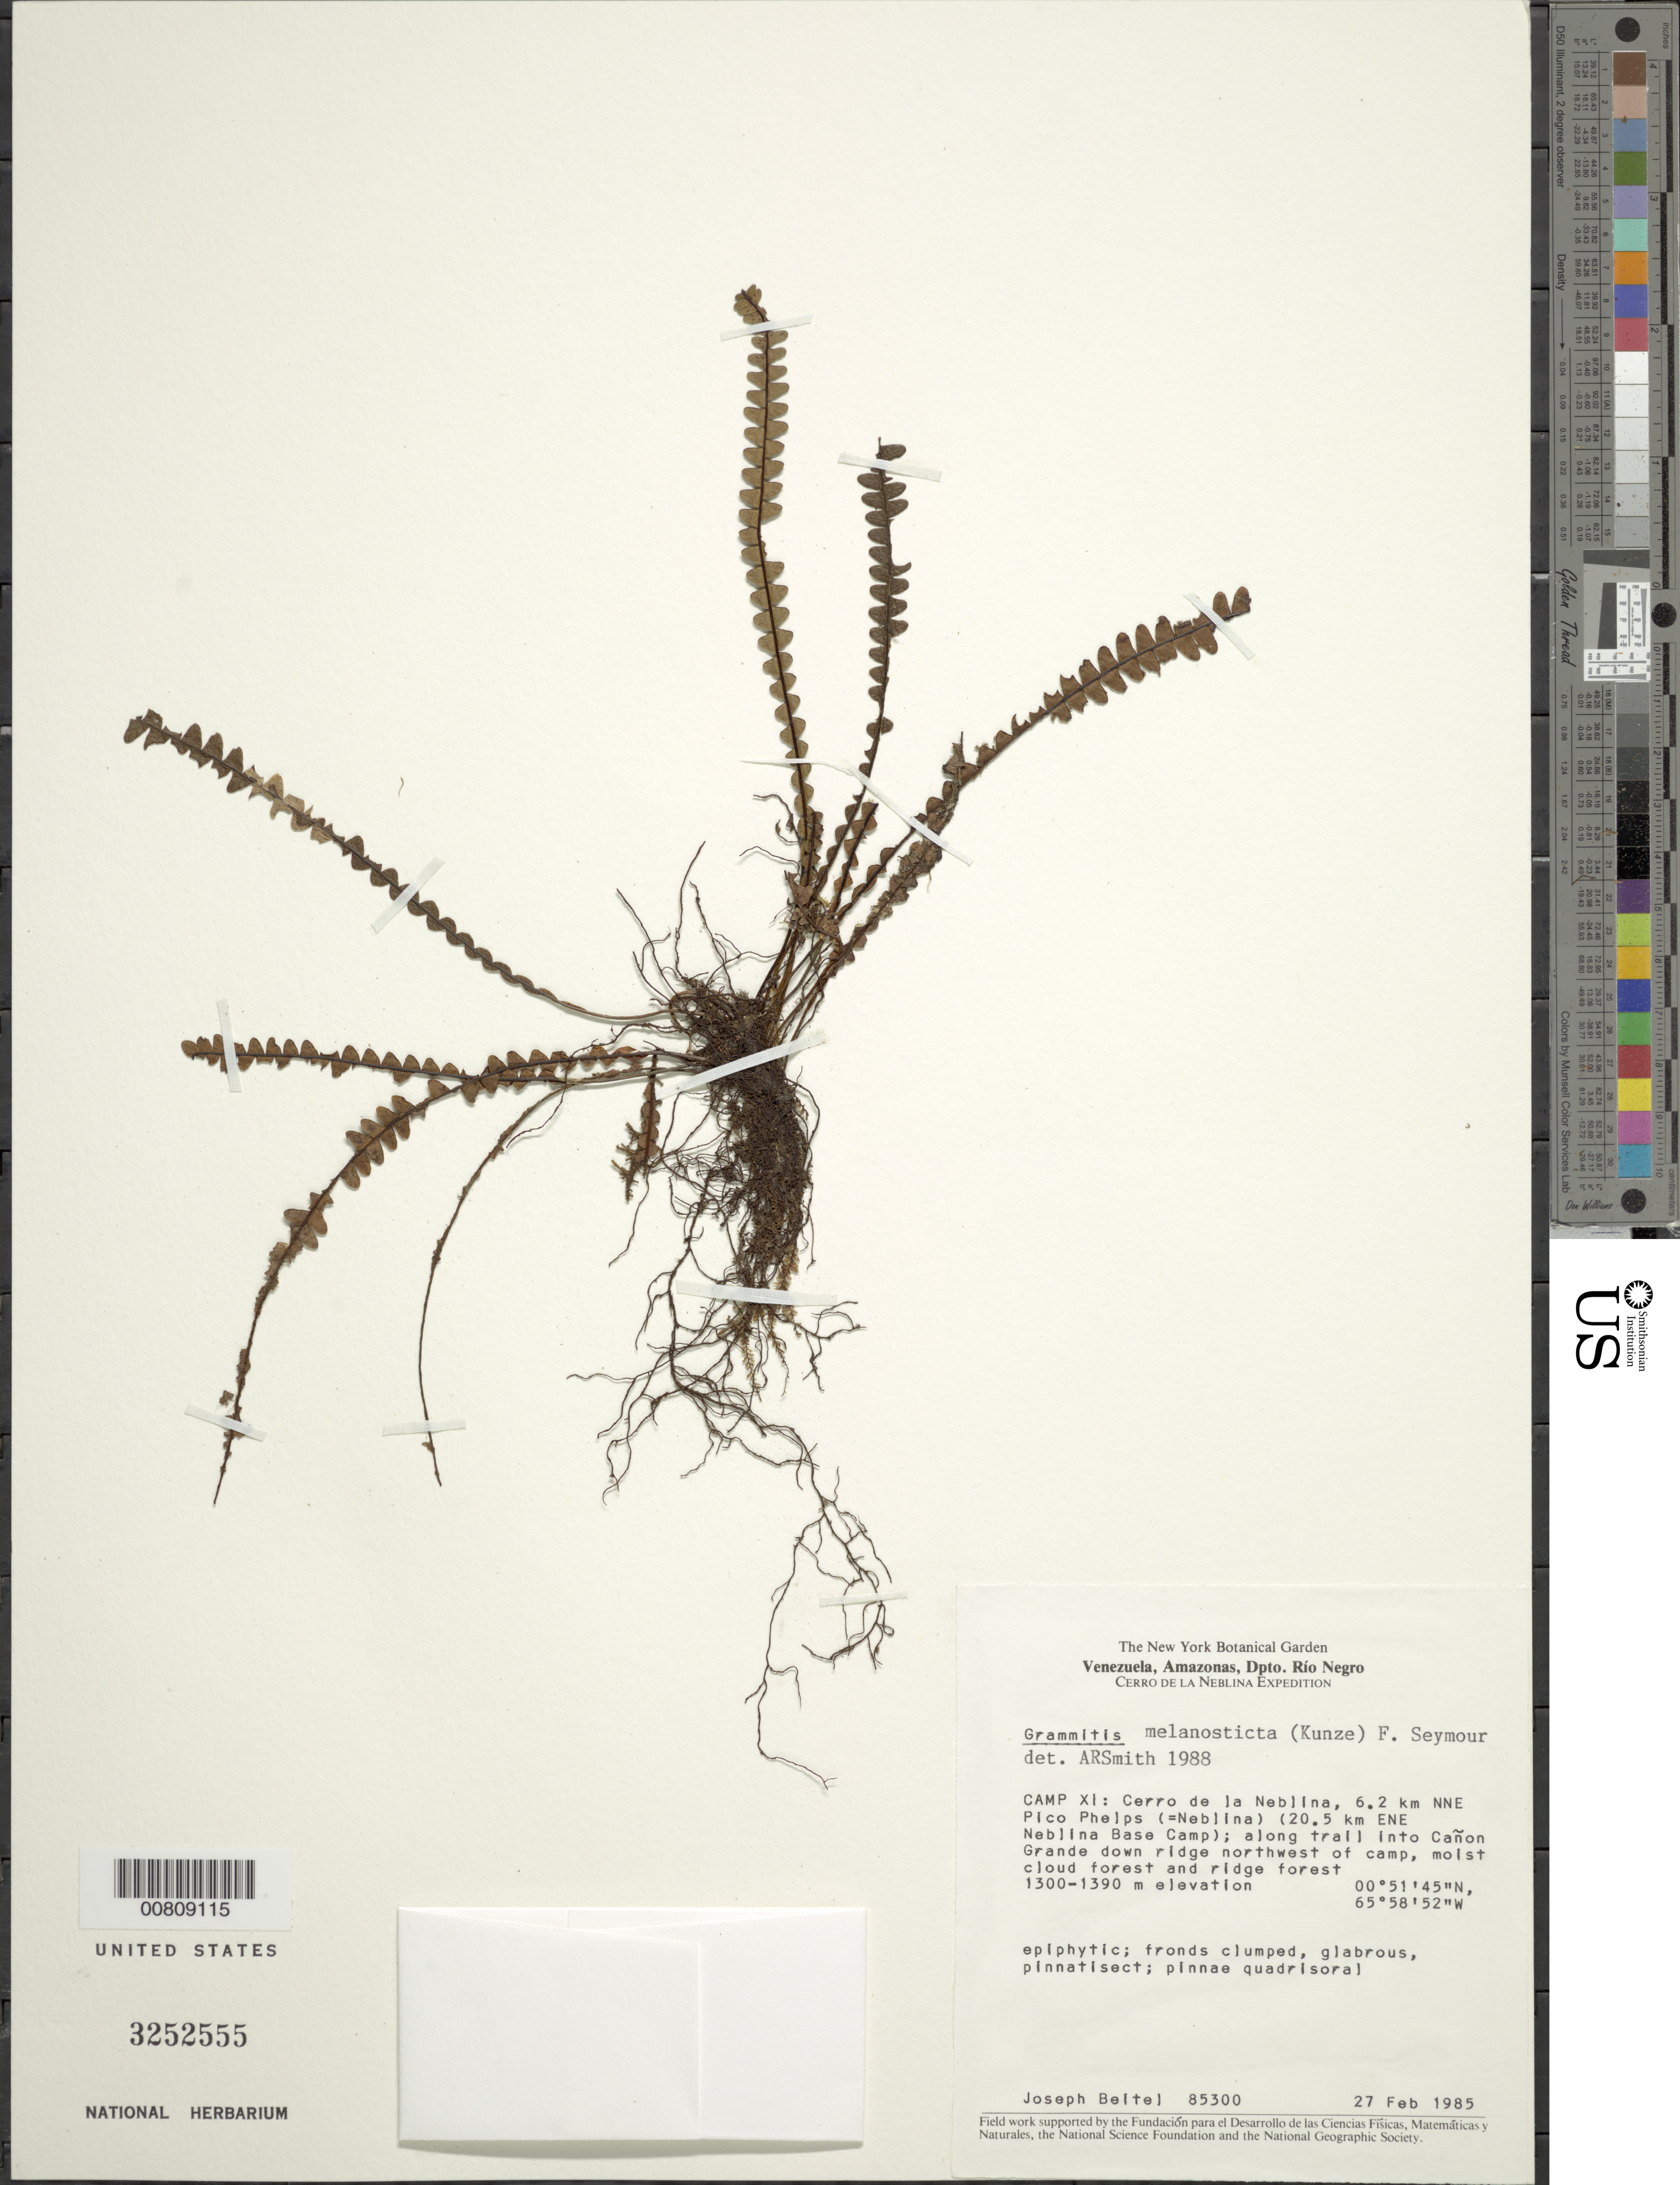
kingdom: Plantae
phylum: Tracheophyta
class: Polypodiopsida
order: Polypodiales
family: Polypodiaceae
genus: Melpomene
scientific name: Melpomene melanosticta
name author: (Kunze) A.R. Sm. & R.C. Moran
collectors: J. M. Beitel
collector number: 85300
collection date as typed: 27-Feb-85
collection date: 1985-02-27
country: Venezuela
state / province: Amazonas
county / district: Río Negro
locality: Cerro de la Neblina, Camp XI, 6.2 km NNE Pico Phelps (= Neblina) (20.5 km ENE Neblina Base Camp), along stream (Caño Beiltel) S of camp, running between plateau of camp and steep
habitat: Moist cloud forest and ridge forest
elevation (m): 1300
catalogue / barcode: US 3252555